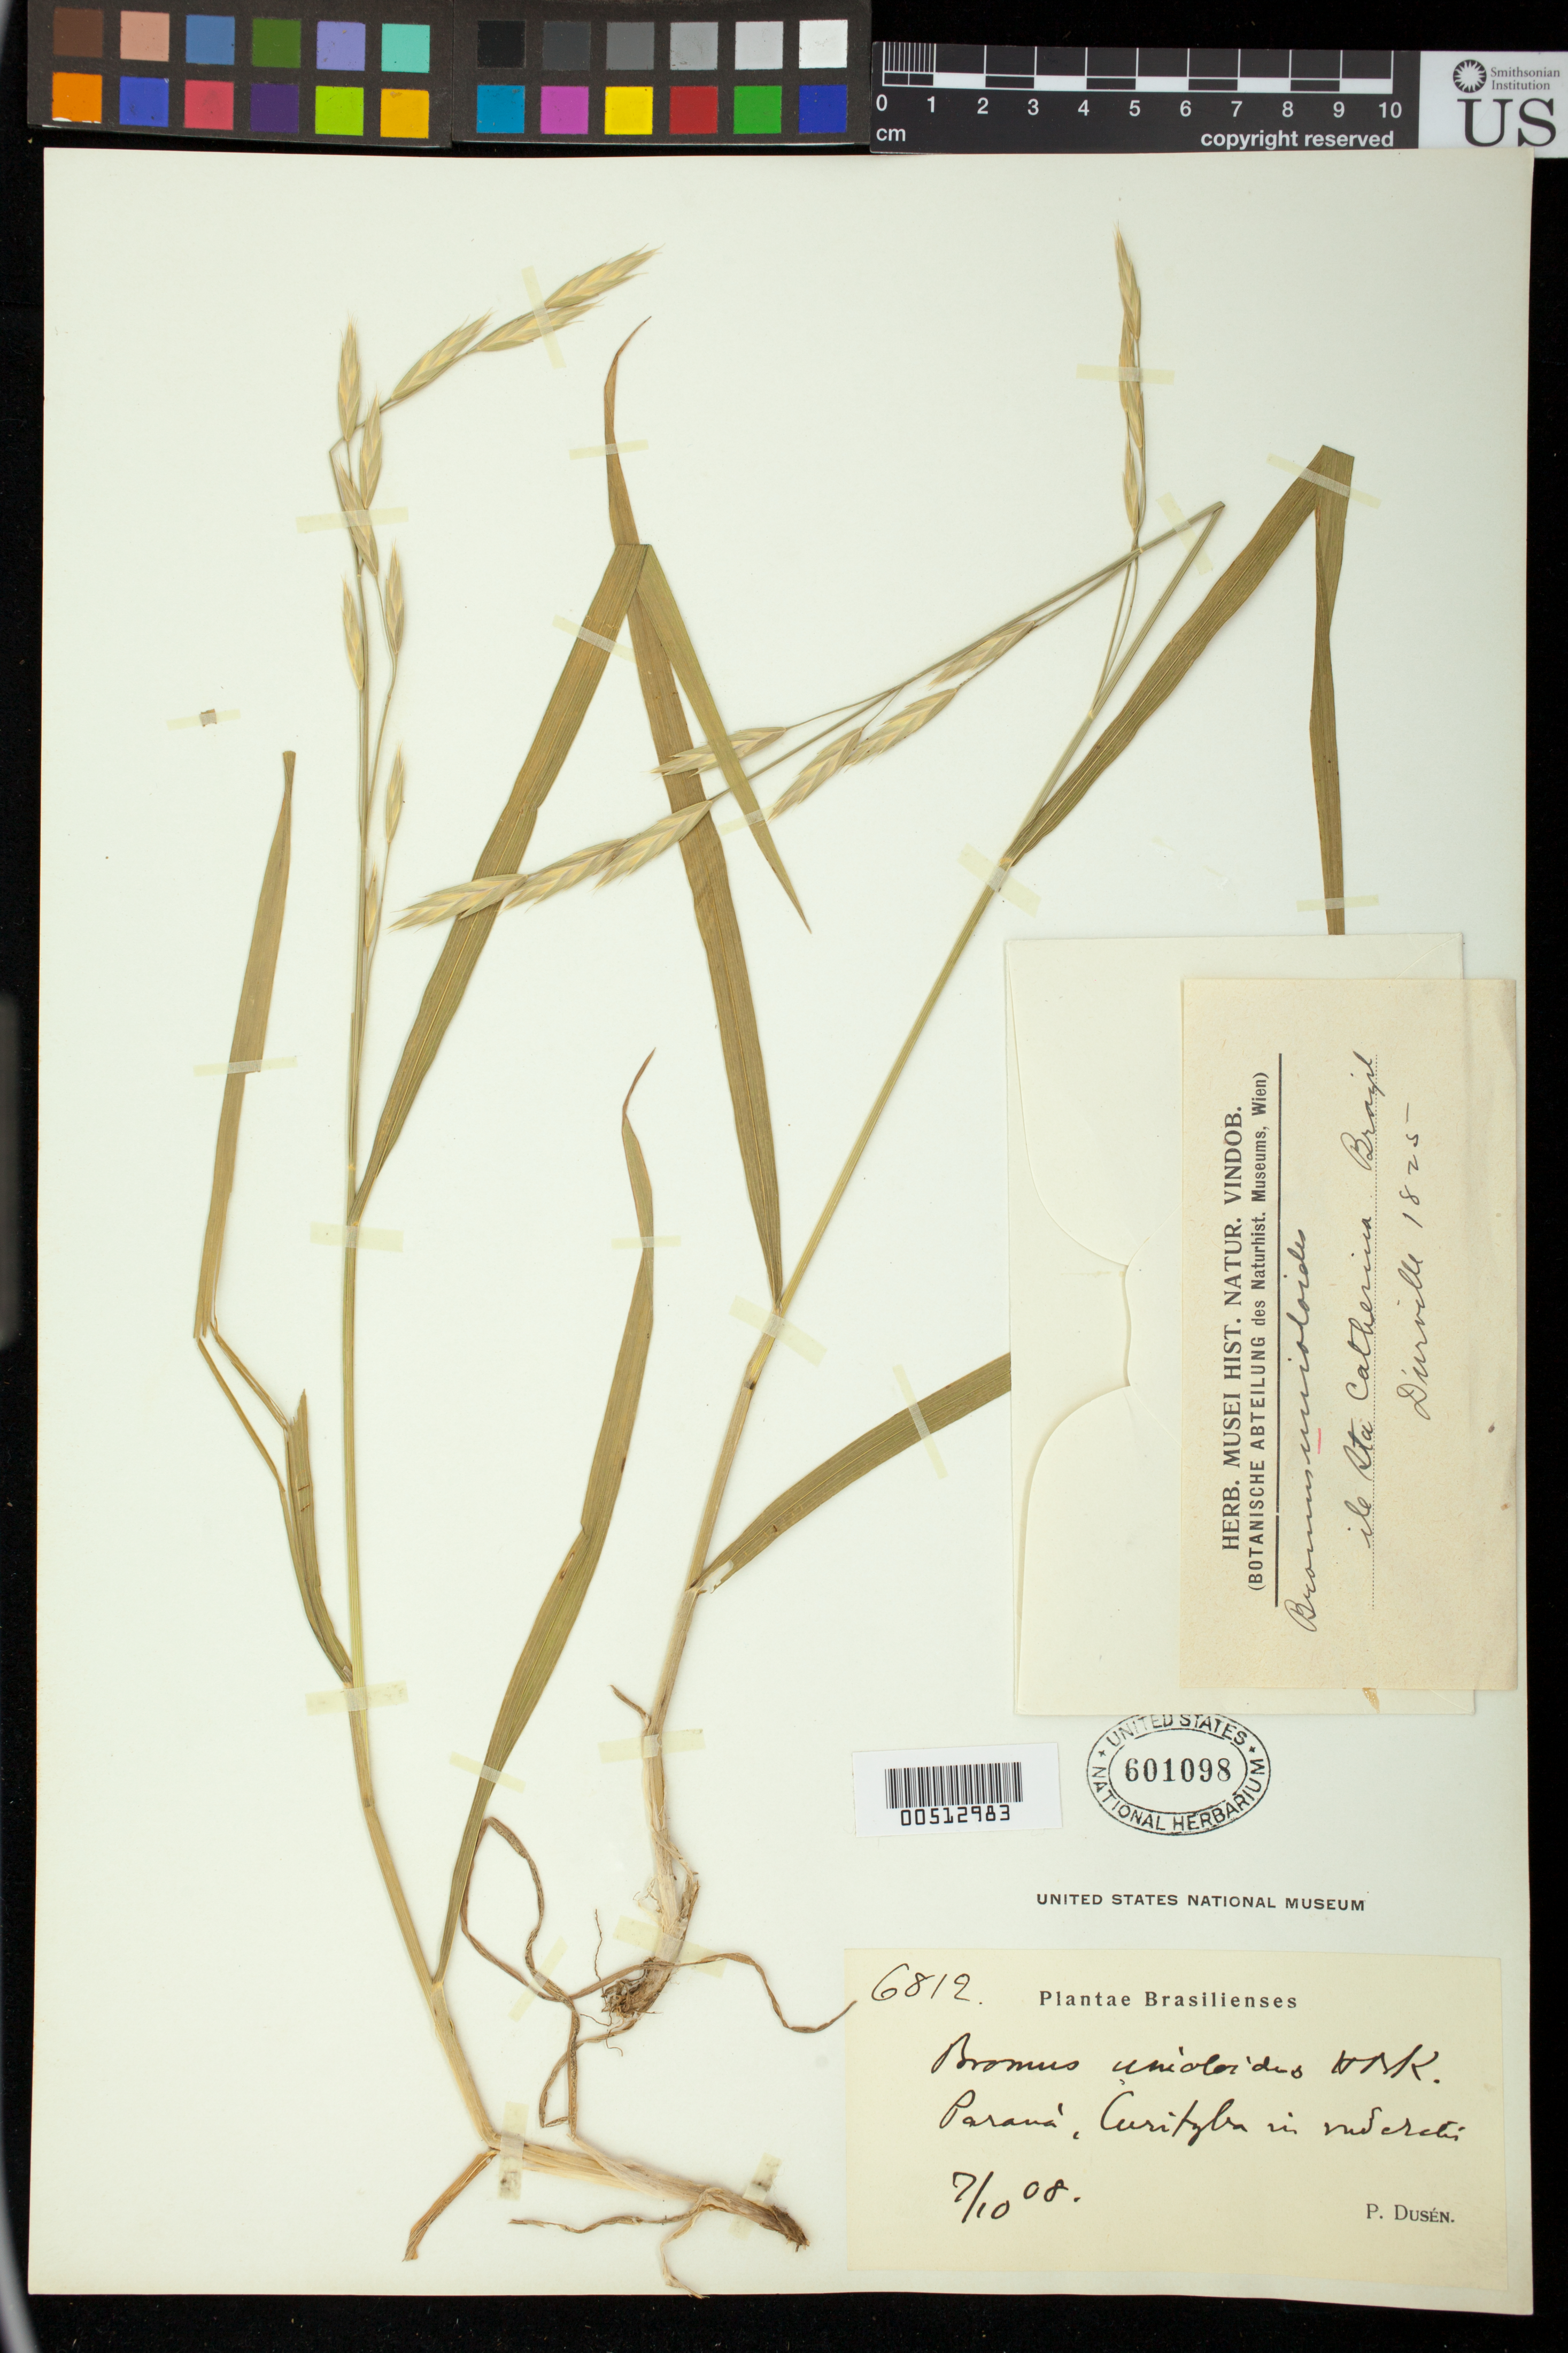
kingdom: Plantae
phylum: Tracheophyta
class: Liliopsida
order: Poales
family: Poaceae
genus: Bromus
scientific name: Bromus strictus Brongn., nom. illeg.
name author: Brongn. in Duperrey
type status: Type Collection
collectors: J. d'Urville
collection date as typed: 1825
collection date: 1825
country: Brazil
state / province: Santa Catarina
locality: ile Sta. Catherina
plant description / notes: Fragmentary material of type specimen ex herb. Vienna; mounted on sheet with non-type specimen (Dusen 6812).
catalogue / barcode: US 601098